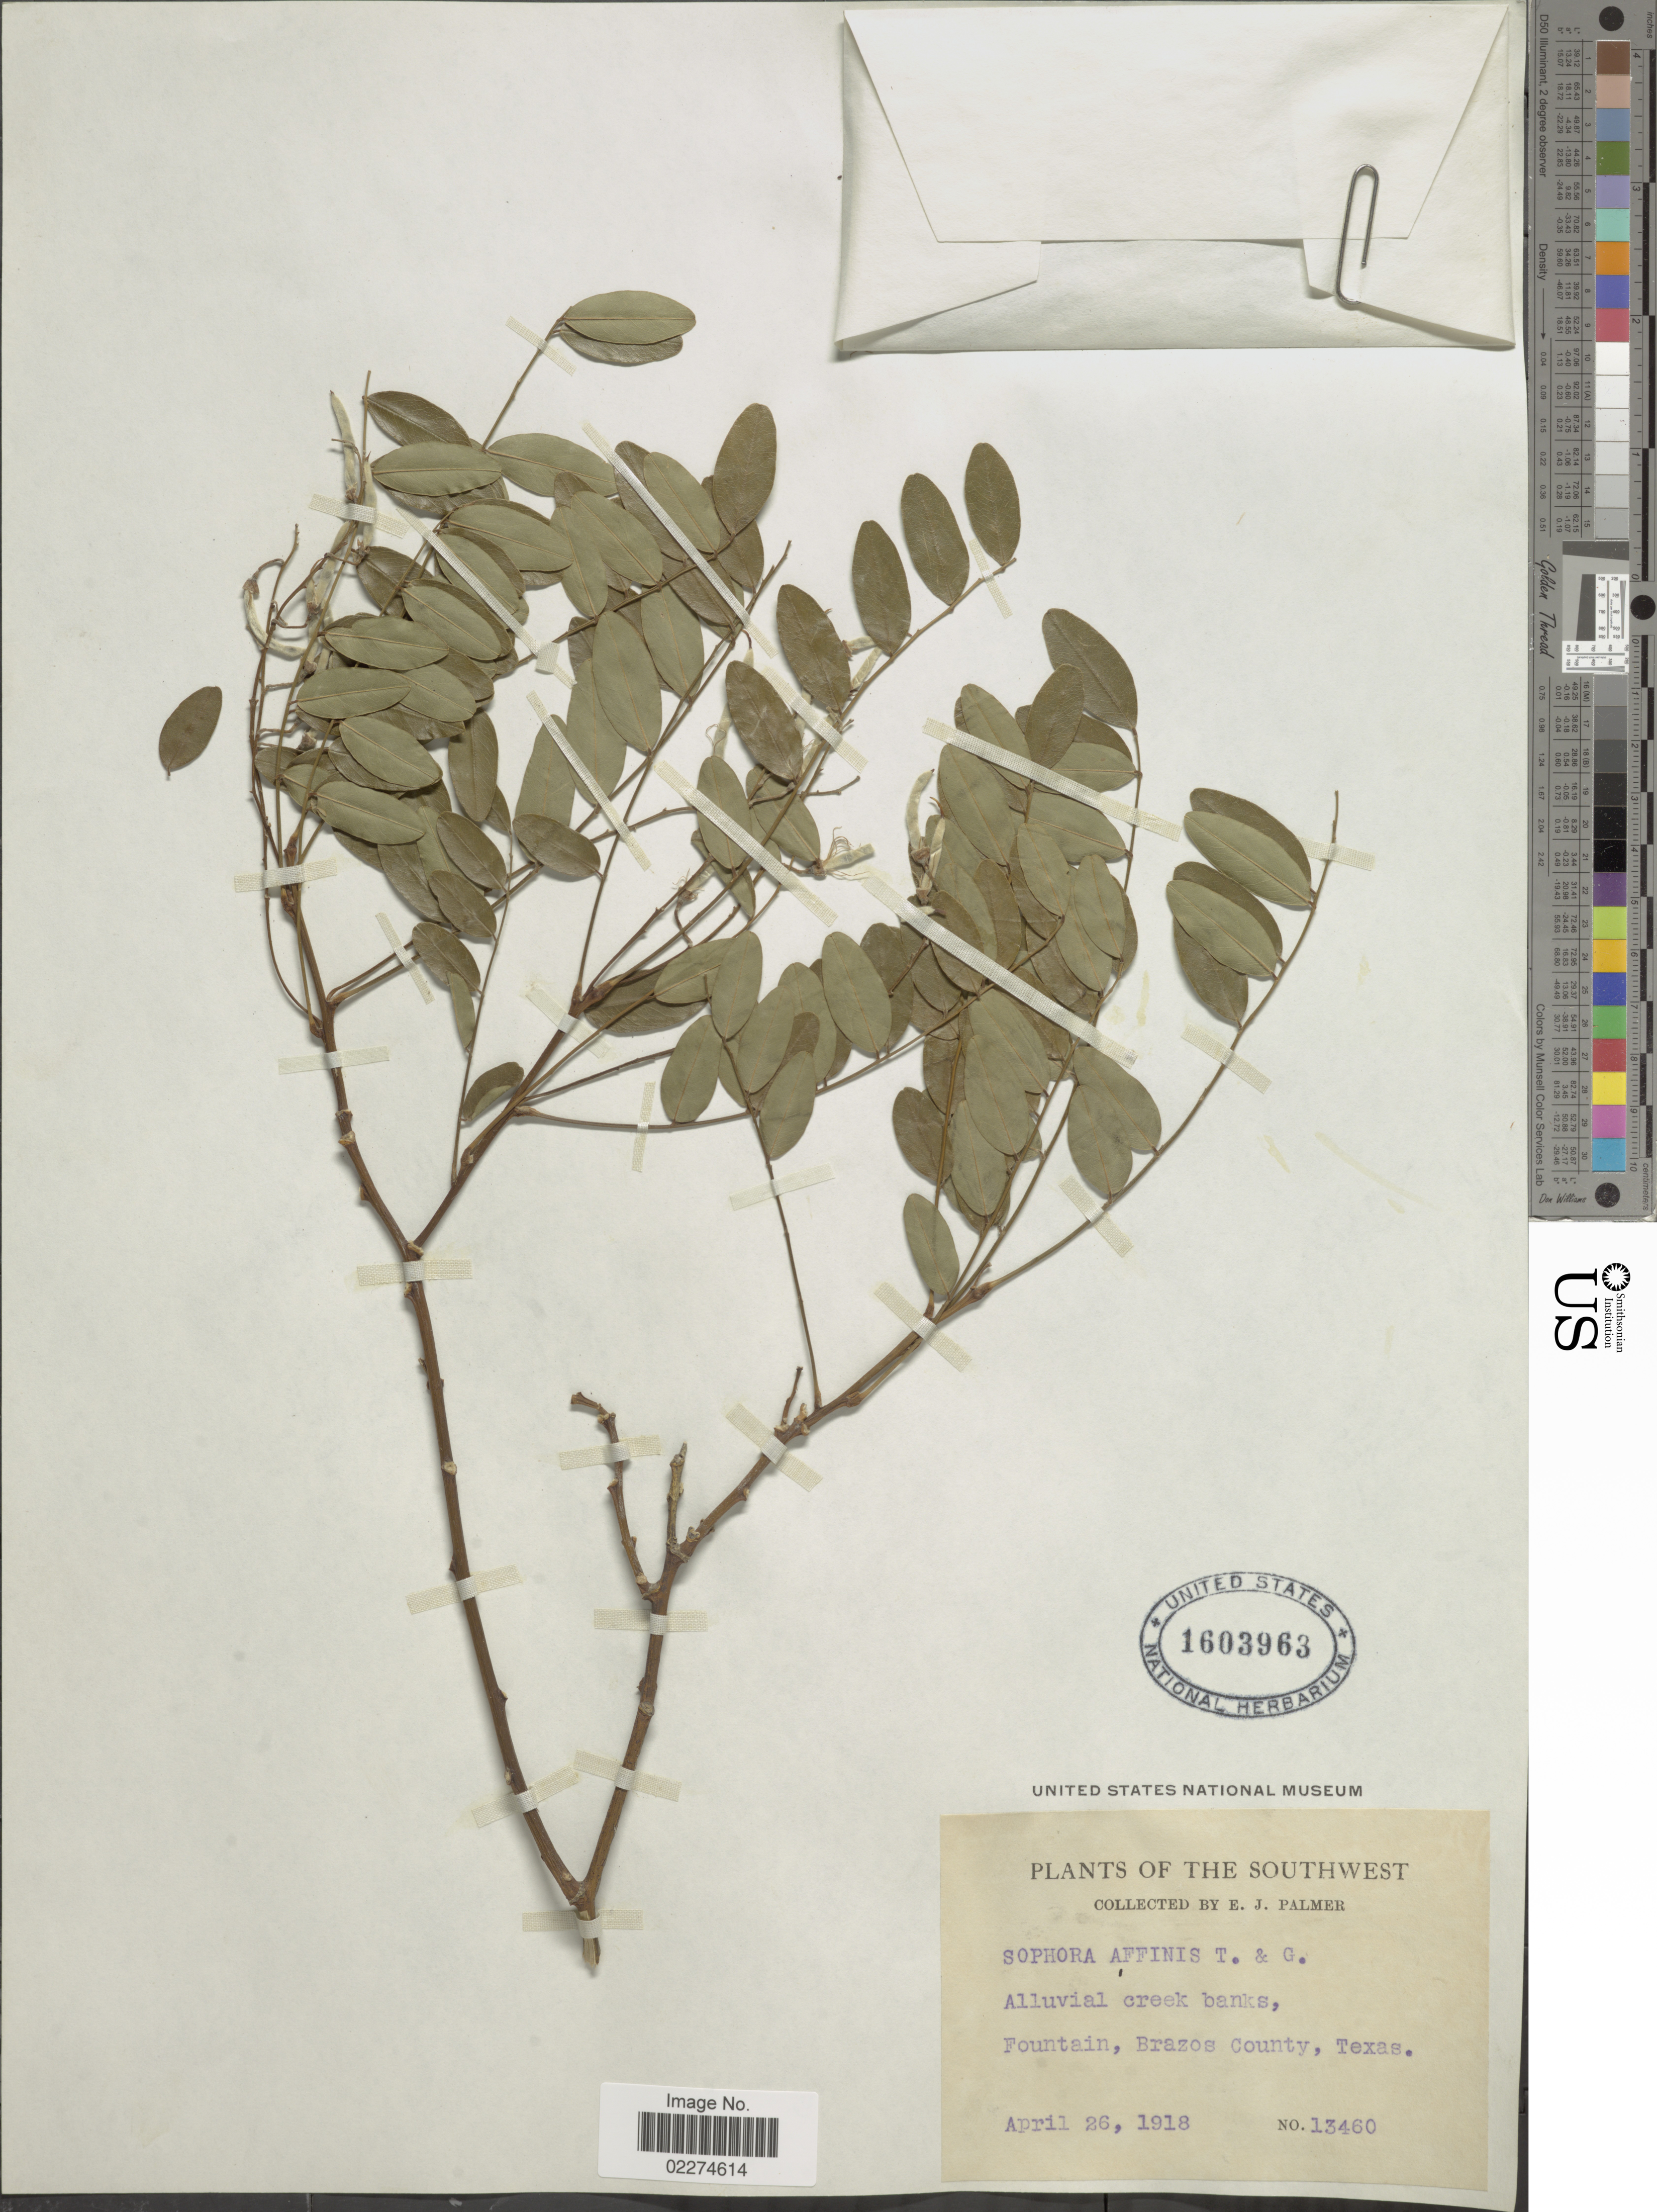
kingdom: Plantae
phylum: Tracheophyta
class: Magnoliopsida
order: Fabales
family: Fabaceae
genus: Sophora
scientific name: Sophora affinis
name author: Torr. & A. Gray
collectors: E. J. Palmer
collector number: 13460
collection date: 1918-04-26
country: United States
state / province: Texas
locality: The Southwest, Alluvial creek banks, Fountain, Brazos County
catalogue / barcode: US 1603963